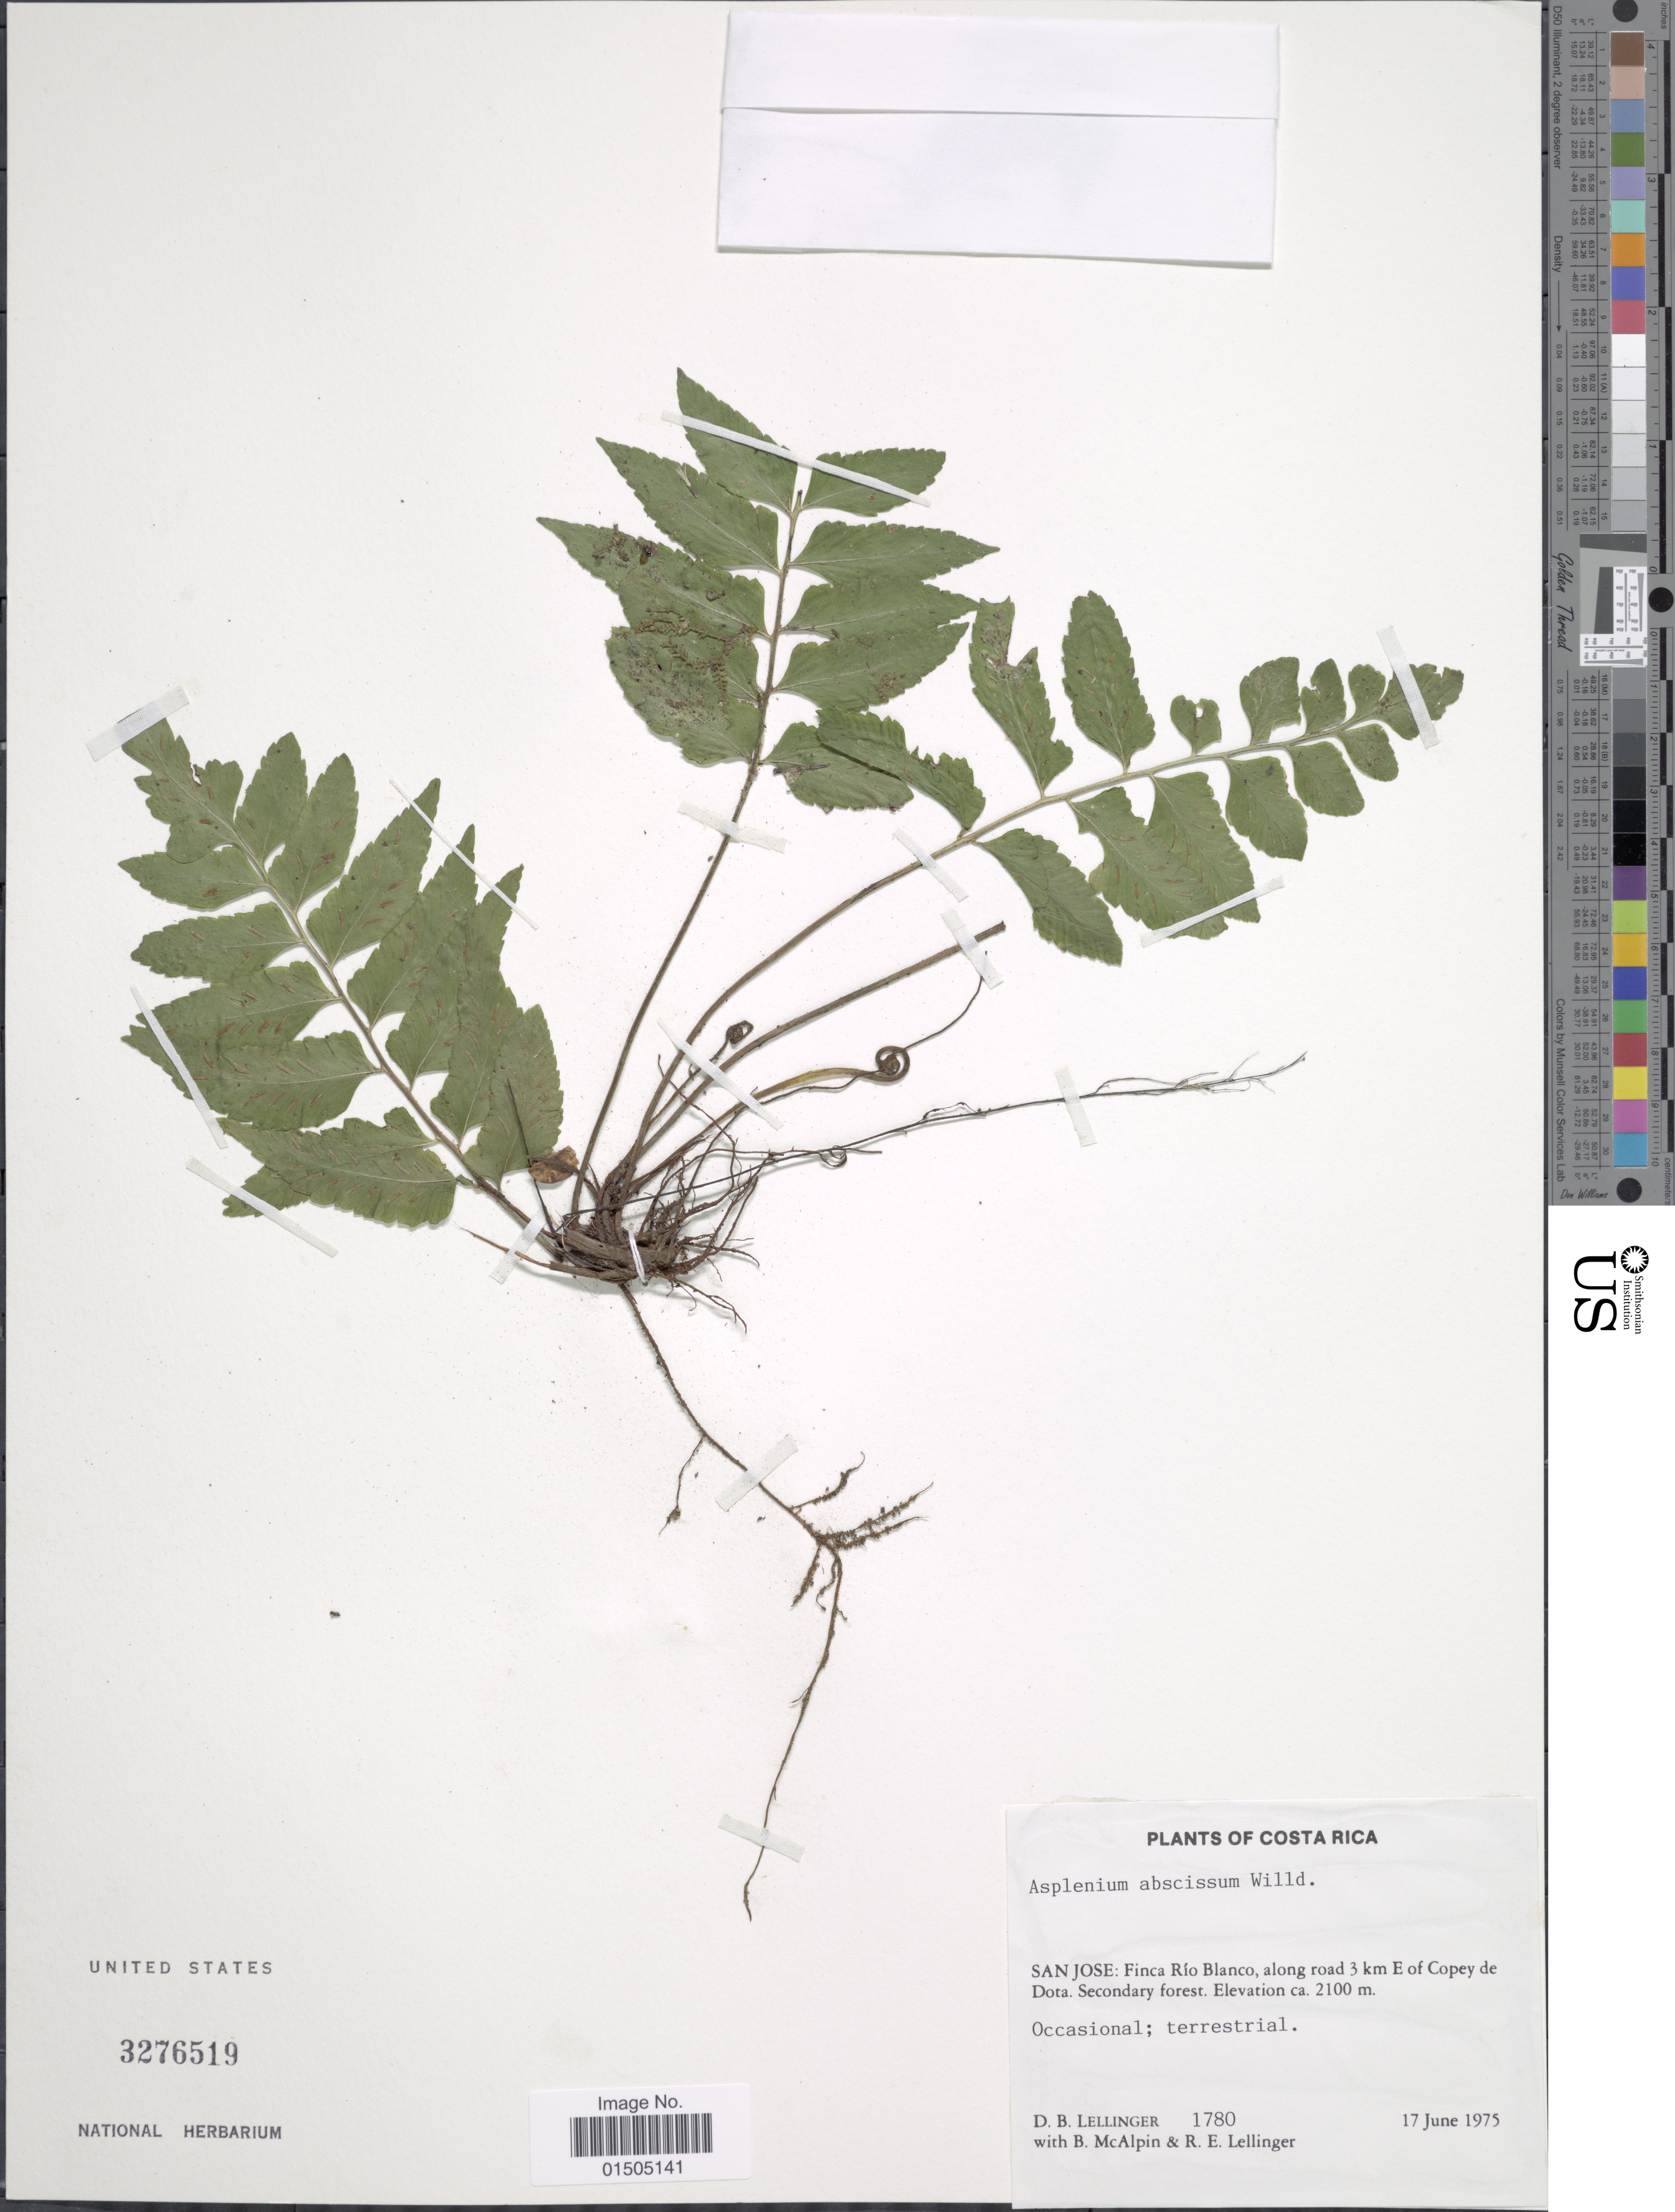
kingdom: Plantae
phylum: Tracheophyta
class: Polypodiopsida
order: Polypodiales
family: Aspleniaceae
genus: Asplenium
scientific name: Asplenium abscissum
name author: Willd.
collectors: D. B. Lellinger, B. McAlpin & R. E. Lellinger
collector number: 1780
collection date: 1975-06-17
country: Costa Rica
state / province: San José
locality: Finca Río Blanco, along road 3 km E of Copey de Dota.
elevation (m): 2100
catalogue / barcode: US 3276519